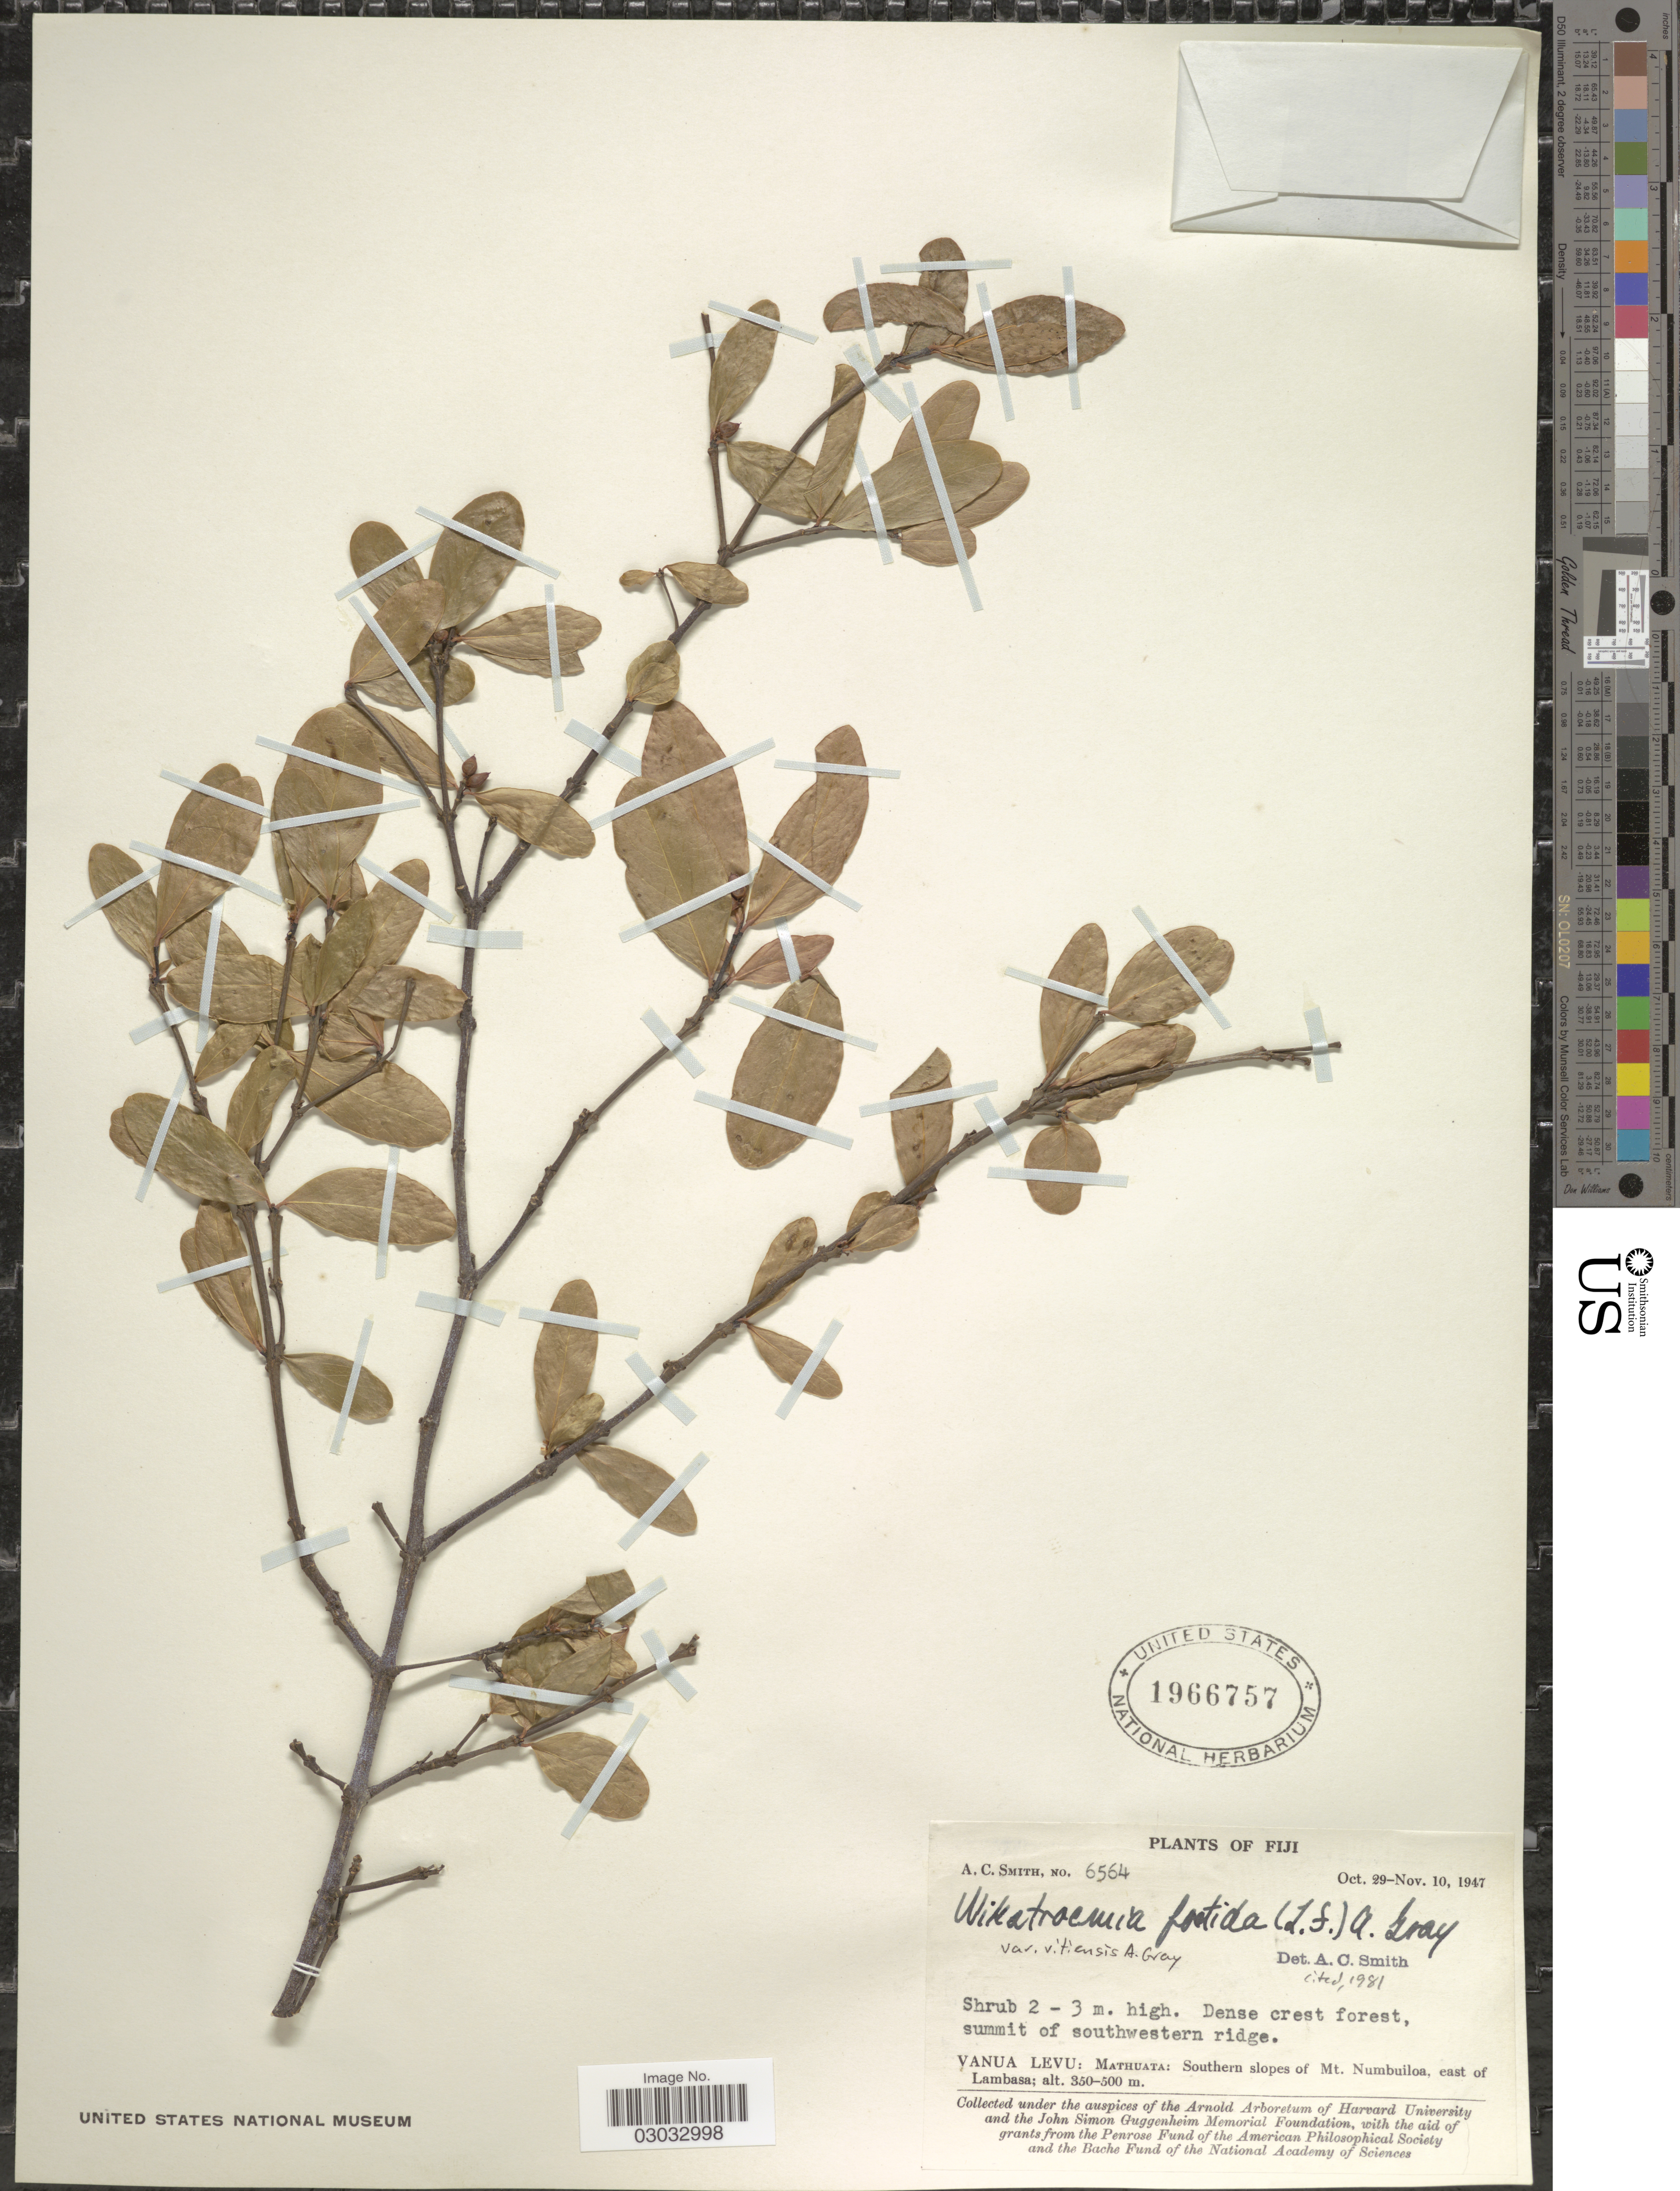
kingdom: Plantae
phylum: Tracheophyta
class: Magnoliopsida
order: Malvales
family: Thymelaeaceae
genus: Wikstroemia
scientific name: Wikstroemia coriacea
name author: Seem.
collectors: A. C. Smith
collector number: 6564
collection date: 1947-10-29/1947-11-10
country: Fiji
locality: Vanua Levu: Mathuata: Southern slopes of Mt. Numbuiloa, east of Lambasa.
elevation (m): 350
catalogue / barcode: US 1966757